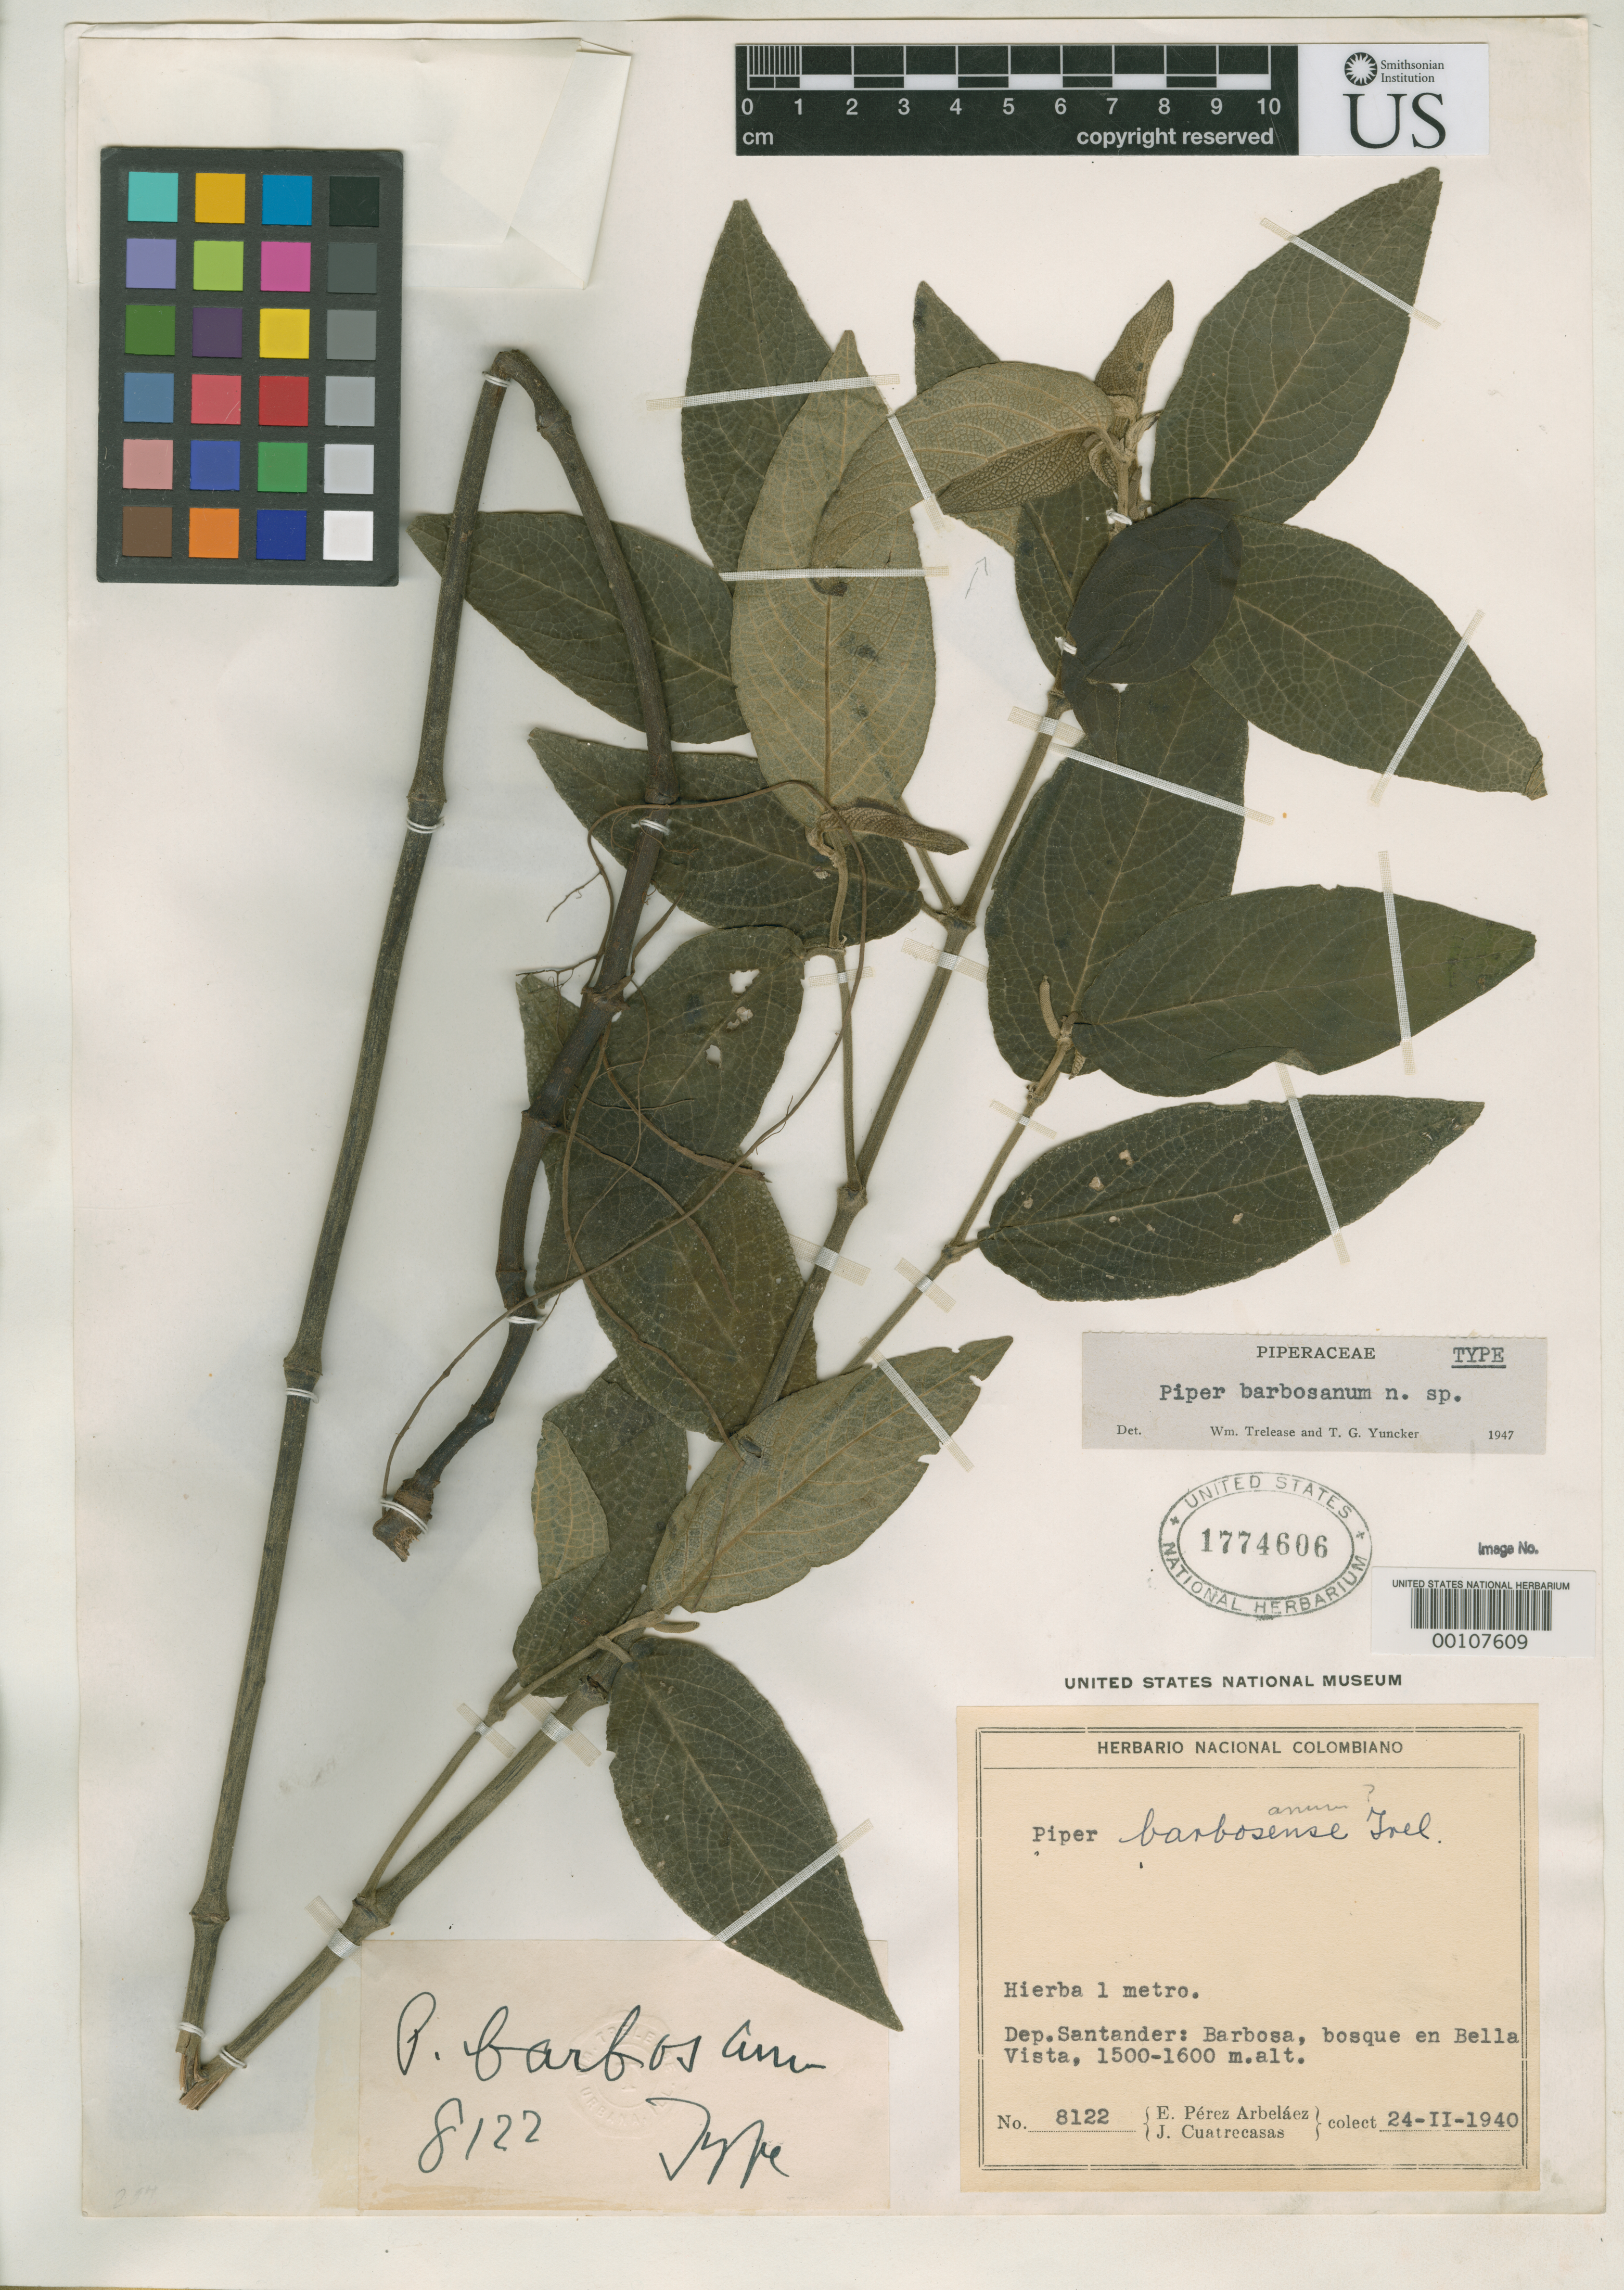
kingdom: Plantae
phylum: Tracheophyta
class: Magnoliopsida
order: Piperales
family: Piperaceae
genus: Piper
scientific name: Piper barbosanum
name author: Trel. & Yunck.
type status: Holotype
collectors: E. Pérez Arbeláez & J. Cuatrecasas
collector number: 8122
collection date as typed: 24 Feb 1940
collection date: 1940-02-24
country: Colombia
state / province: Santander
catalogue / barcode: US 1774606